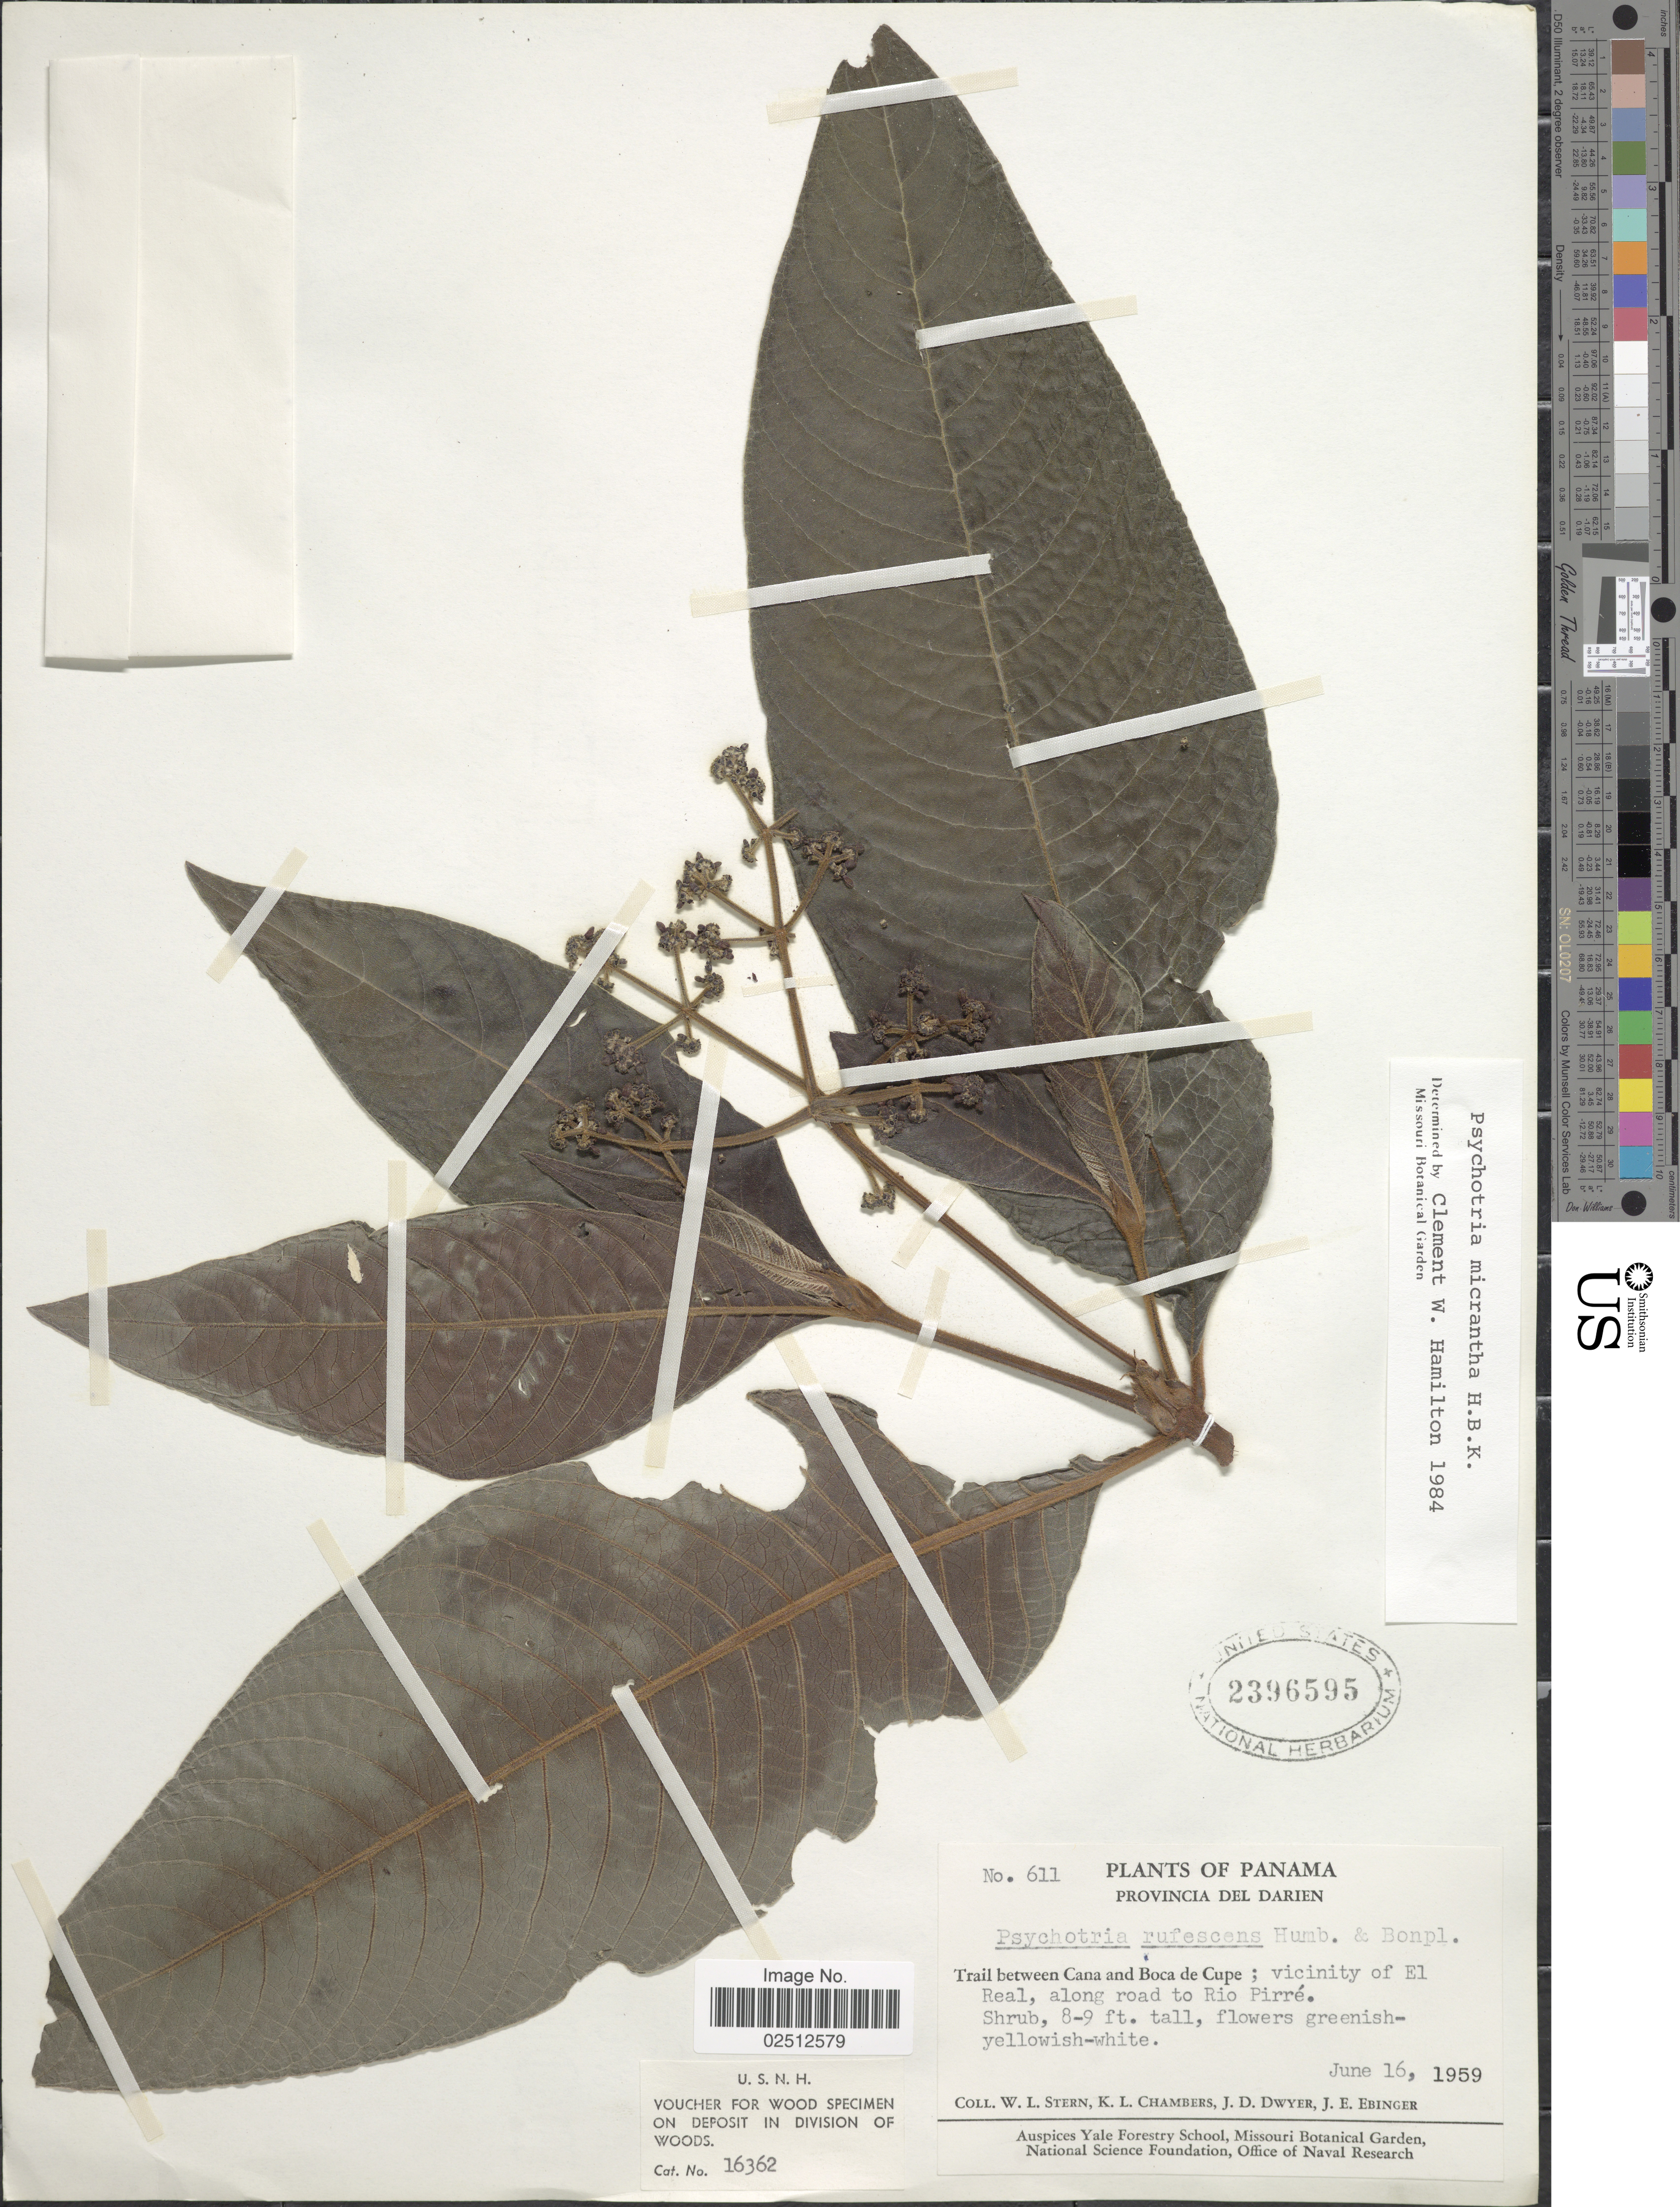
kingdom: Plantae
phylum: Tracheophyta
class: Magnoliopsida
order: Gentianales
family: Rubiaceae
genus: Psychotria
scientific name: Psychotria micrantha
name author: Kunth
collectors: W. L. Stern, K. Chambers, J. D. Dwyer & J. Ebinger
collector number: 611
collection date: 1959-06-16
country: Panama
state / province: Darién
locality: Trail between Cana and Boca de Cupe; vicinity of El Real, along road to Rio Pirre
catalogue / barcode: US 2396595